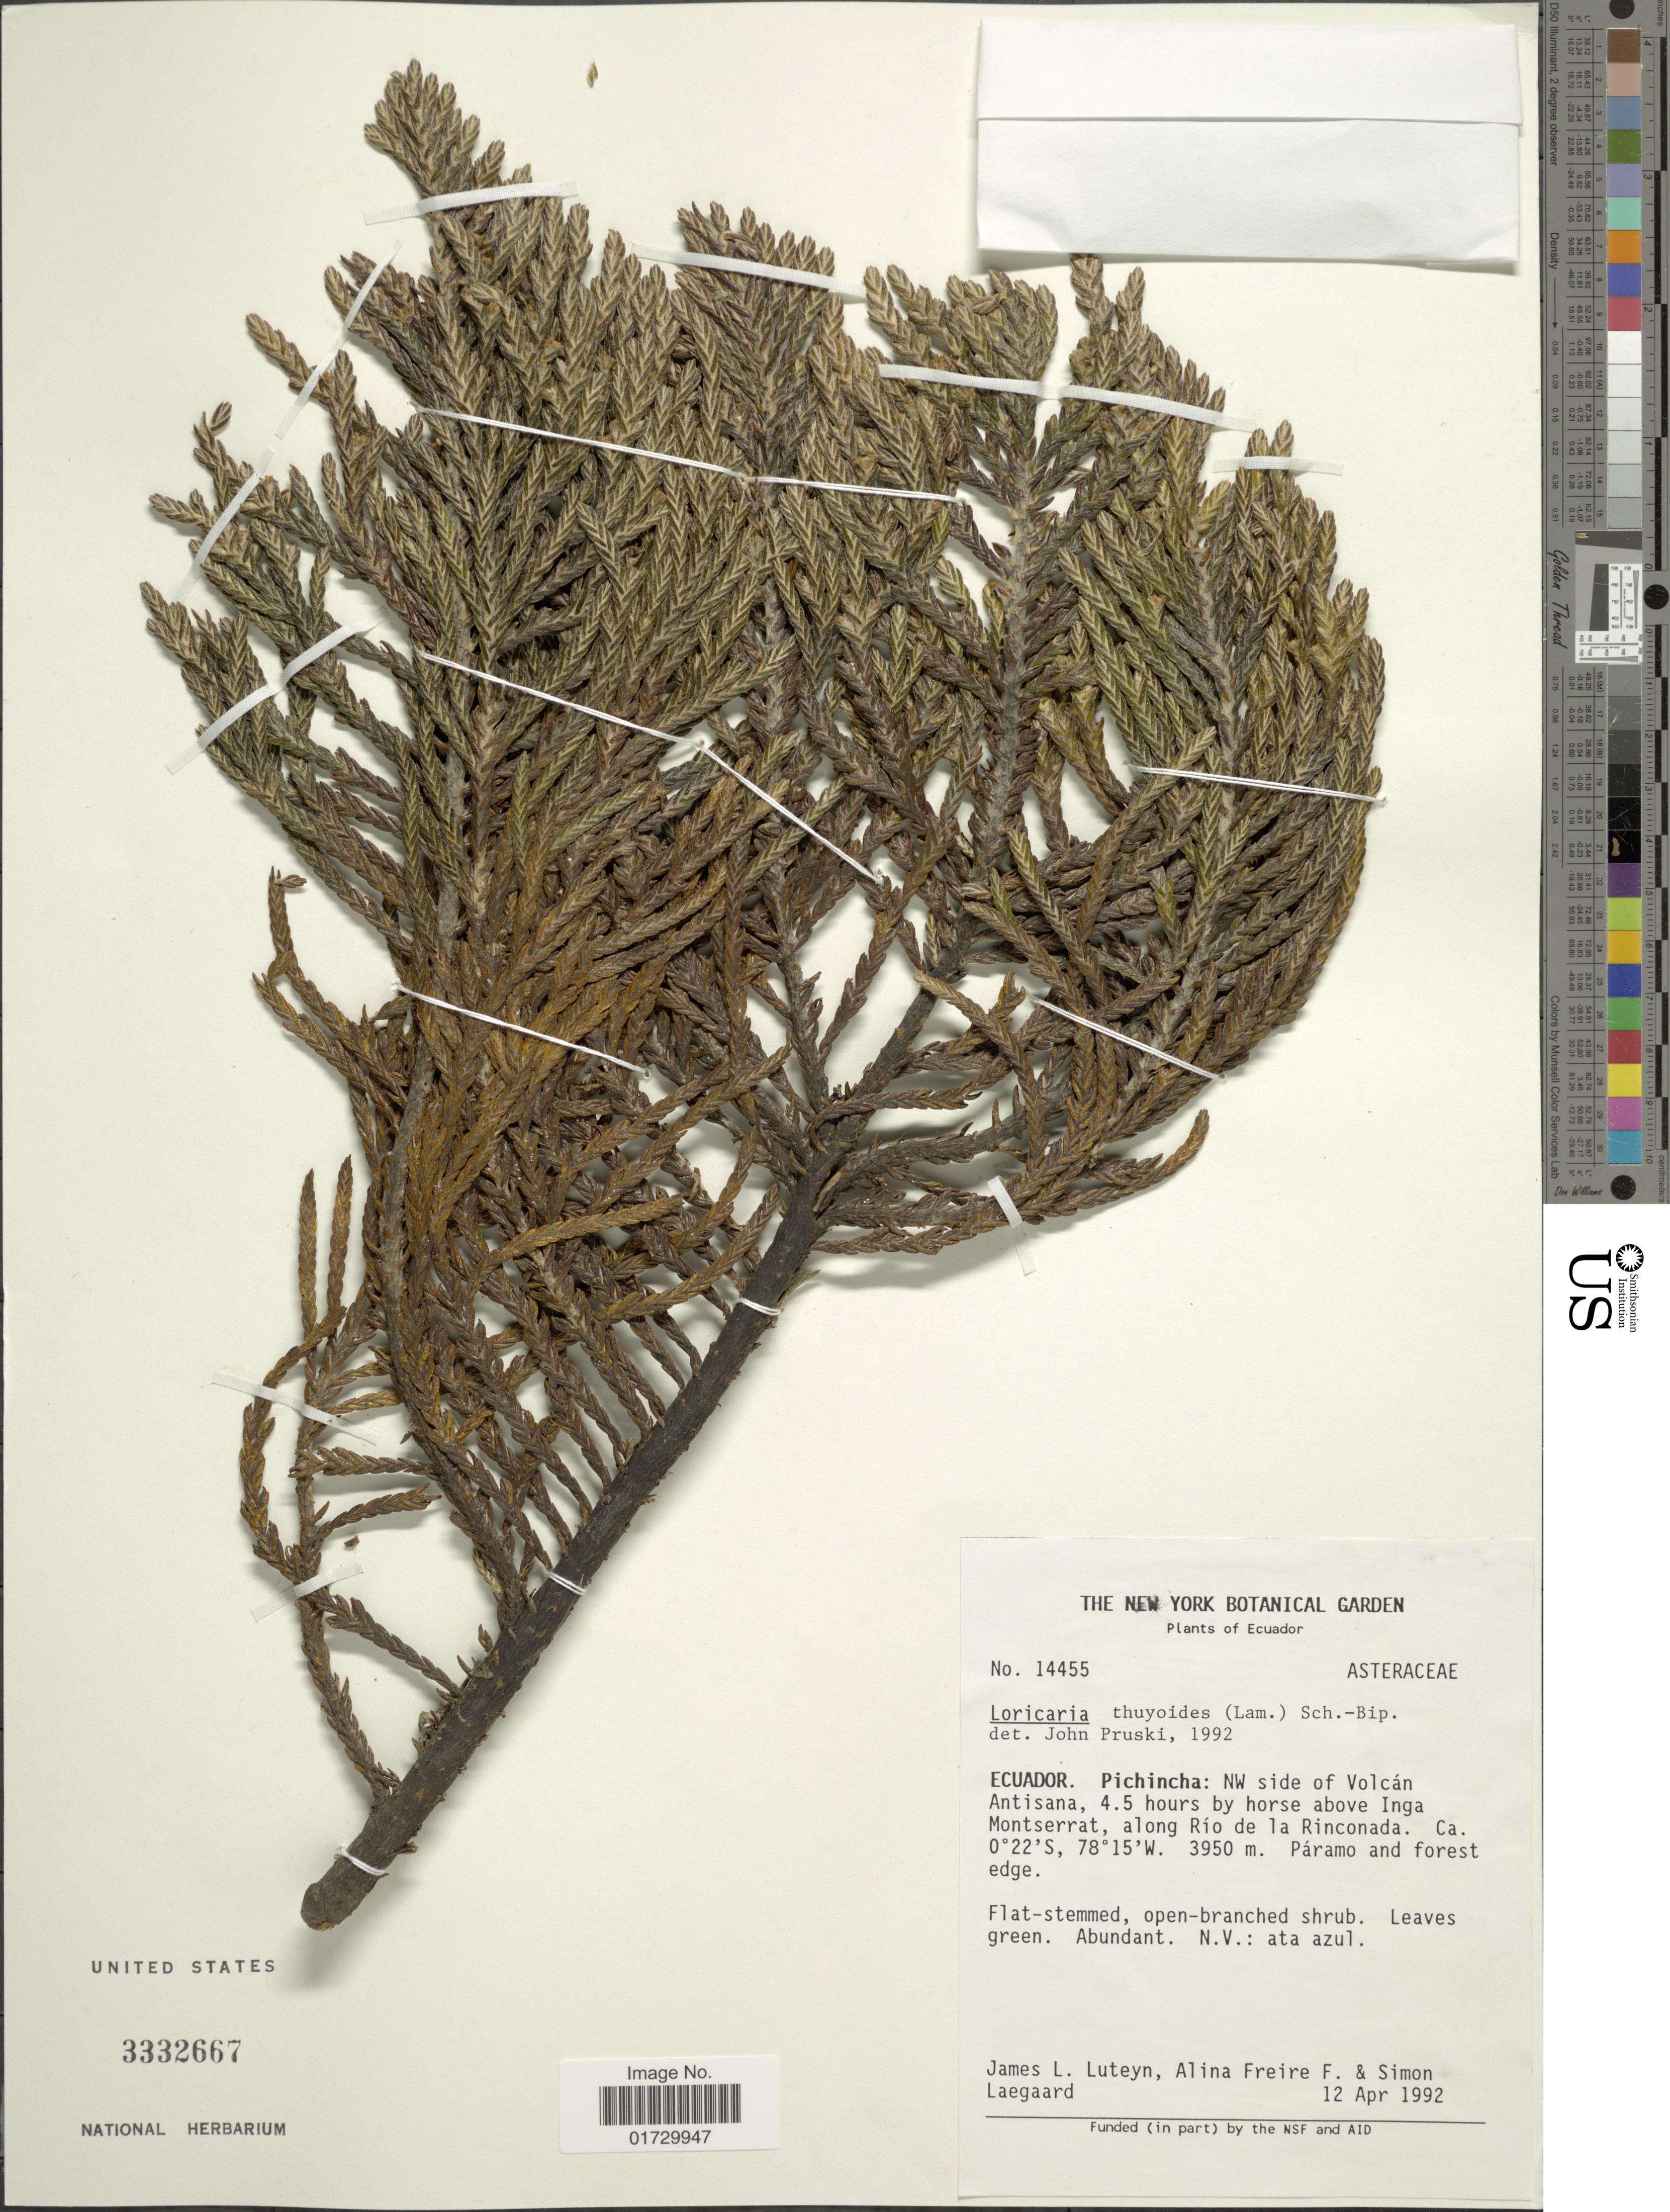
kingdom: Plantae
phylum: Tracheophyta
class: Magnoliopsida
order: Asterales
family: Asteraceae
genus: Loricaria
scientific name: Loricaria thuyoides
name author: (Lam.) Sch. Bip.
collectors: J. L. Luteyn, A. Freire-Fierro & S. Lægaard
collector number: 14455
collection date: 1992-04-12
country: Ecuador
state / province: Pichincha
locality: NW side of Volcan Antisana, 4.5 hours by horse above Inga Montserrat, along Rio de la Rinconada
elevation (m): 3950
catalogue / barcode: US 3332667